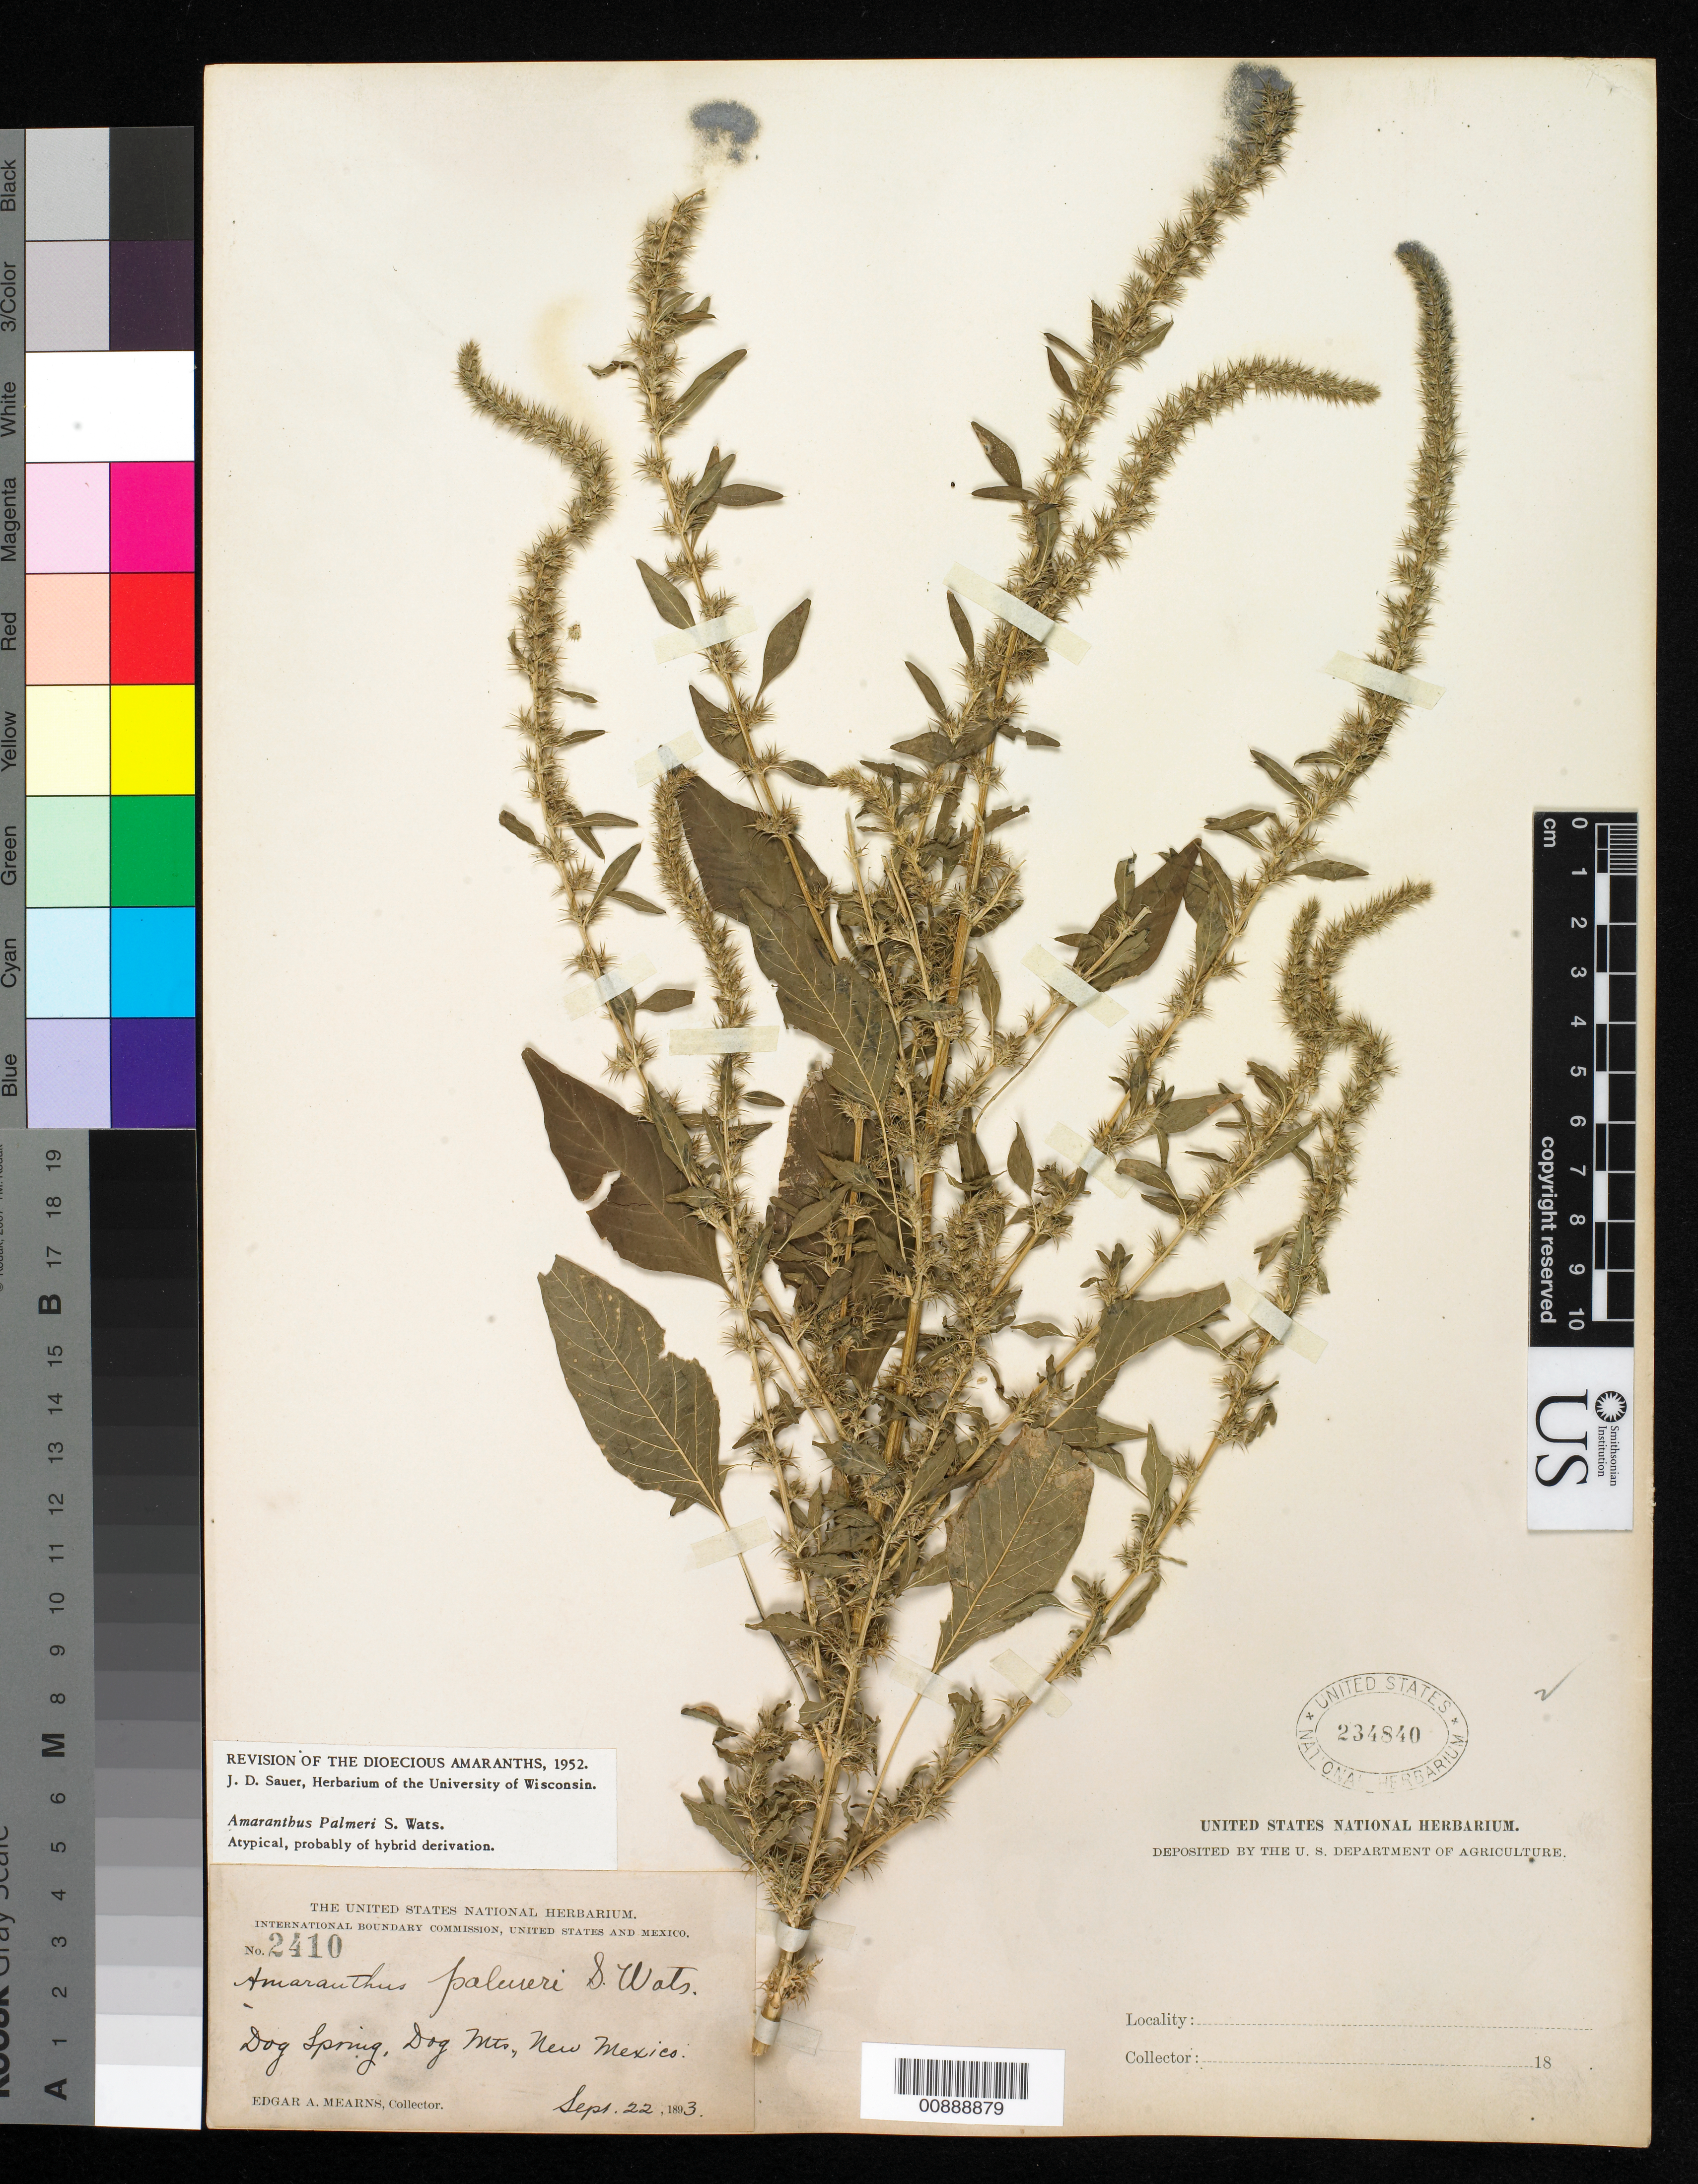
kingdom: Plantae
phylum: Tracheophyta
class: Magnoliopsida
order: Caryophyllales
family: Amaranthaceae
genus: Amaranthus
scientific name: Amaranthus palmeri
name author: S. Watson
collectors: E. A. Mearns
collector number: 2410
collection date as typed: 22 Sep 1893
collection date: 1893-09-22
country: United States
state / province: New Mexico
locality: Dog Spring, Dog Mts., New Mexico.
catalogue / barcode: US 234840